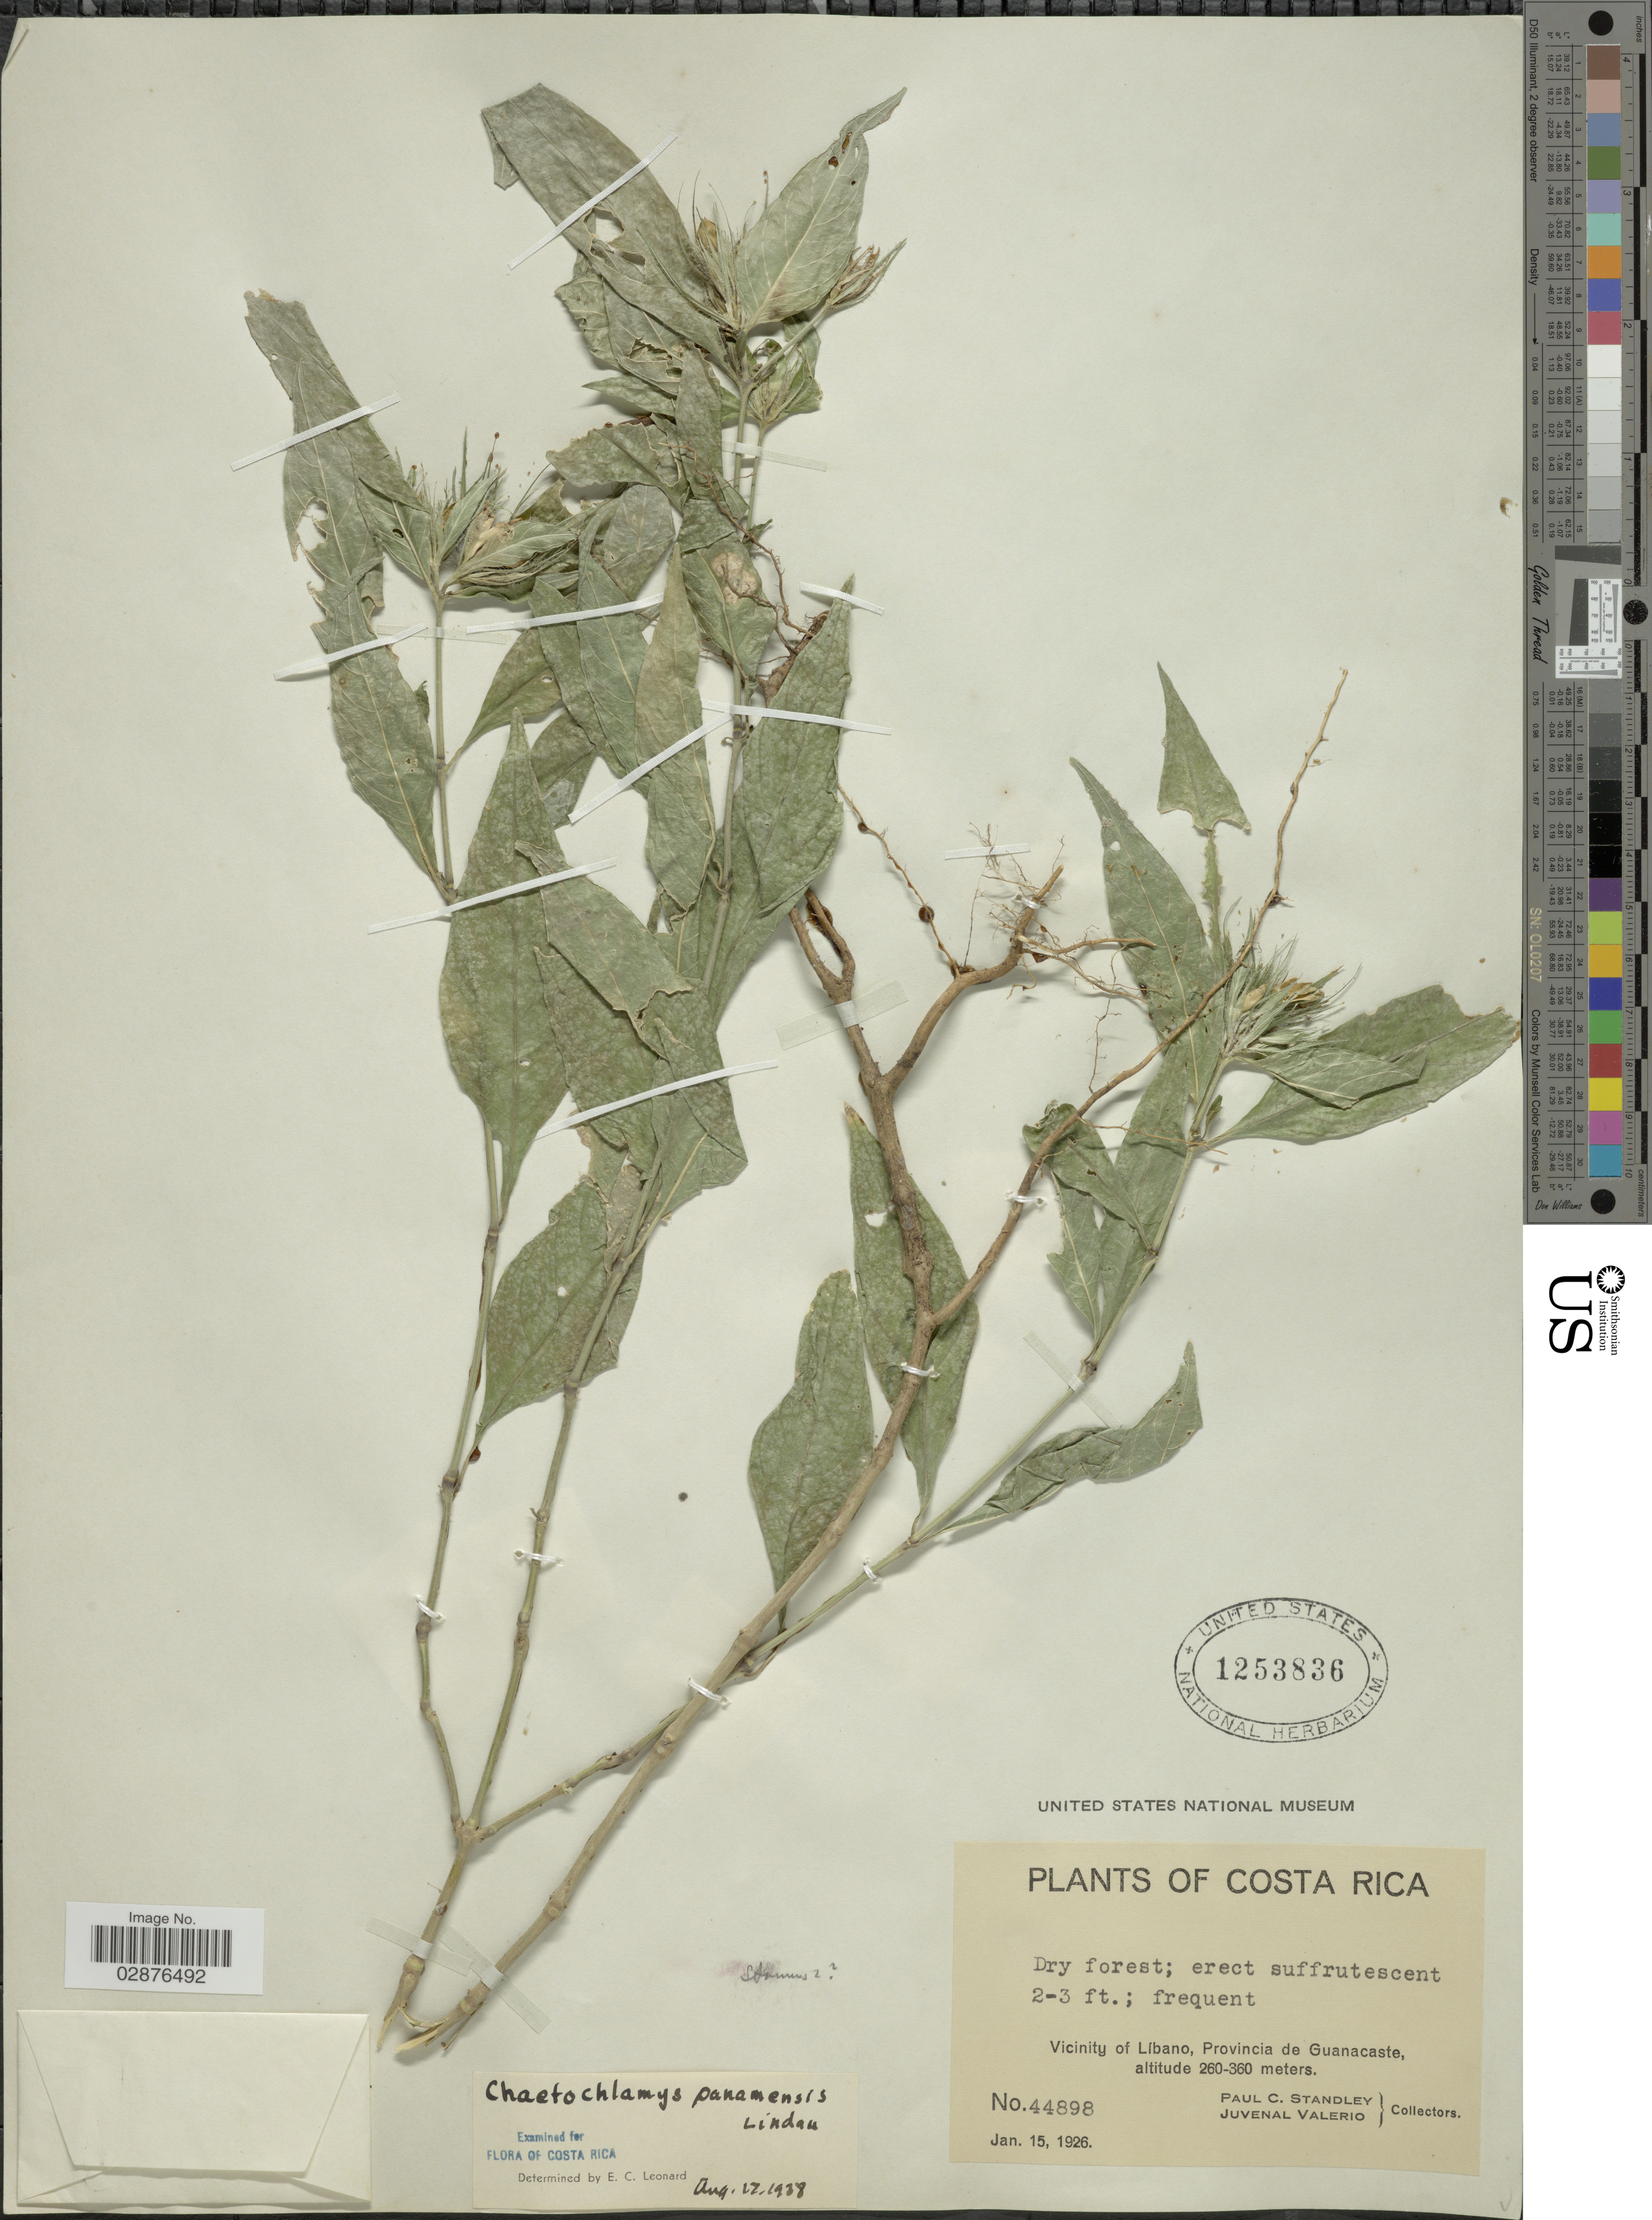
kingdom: Plantae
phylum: Tracheophyta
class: Magnoliopsida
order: Lamiales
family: Acanthaceae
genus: Justicia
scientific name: Justicia isthmensis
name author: T.F. Daniel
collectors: P. C. Standley & J. Valerio R.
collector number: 44898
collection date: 1926-01-15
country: Costa Rica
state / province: Guanacaste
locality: Vicinity of Líbano.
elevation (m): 260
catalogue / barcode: US 1253836